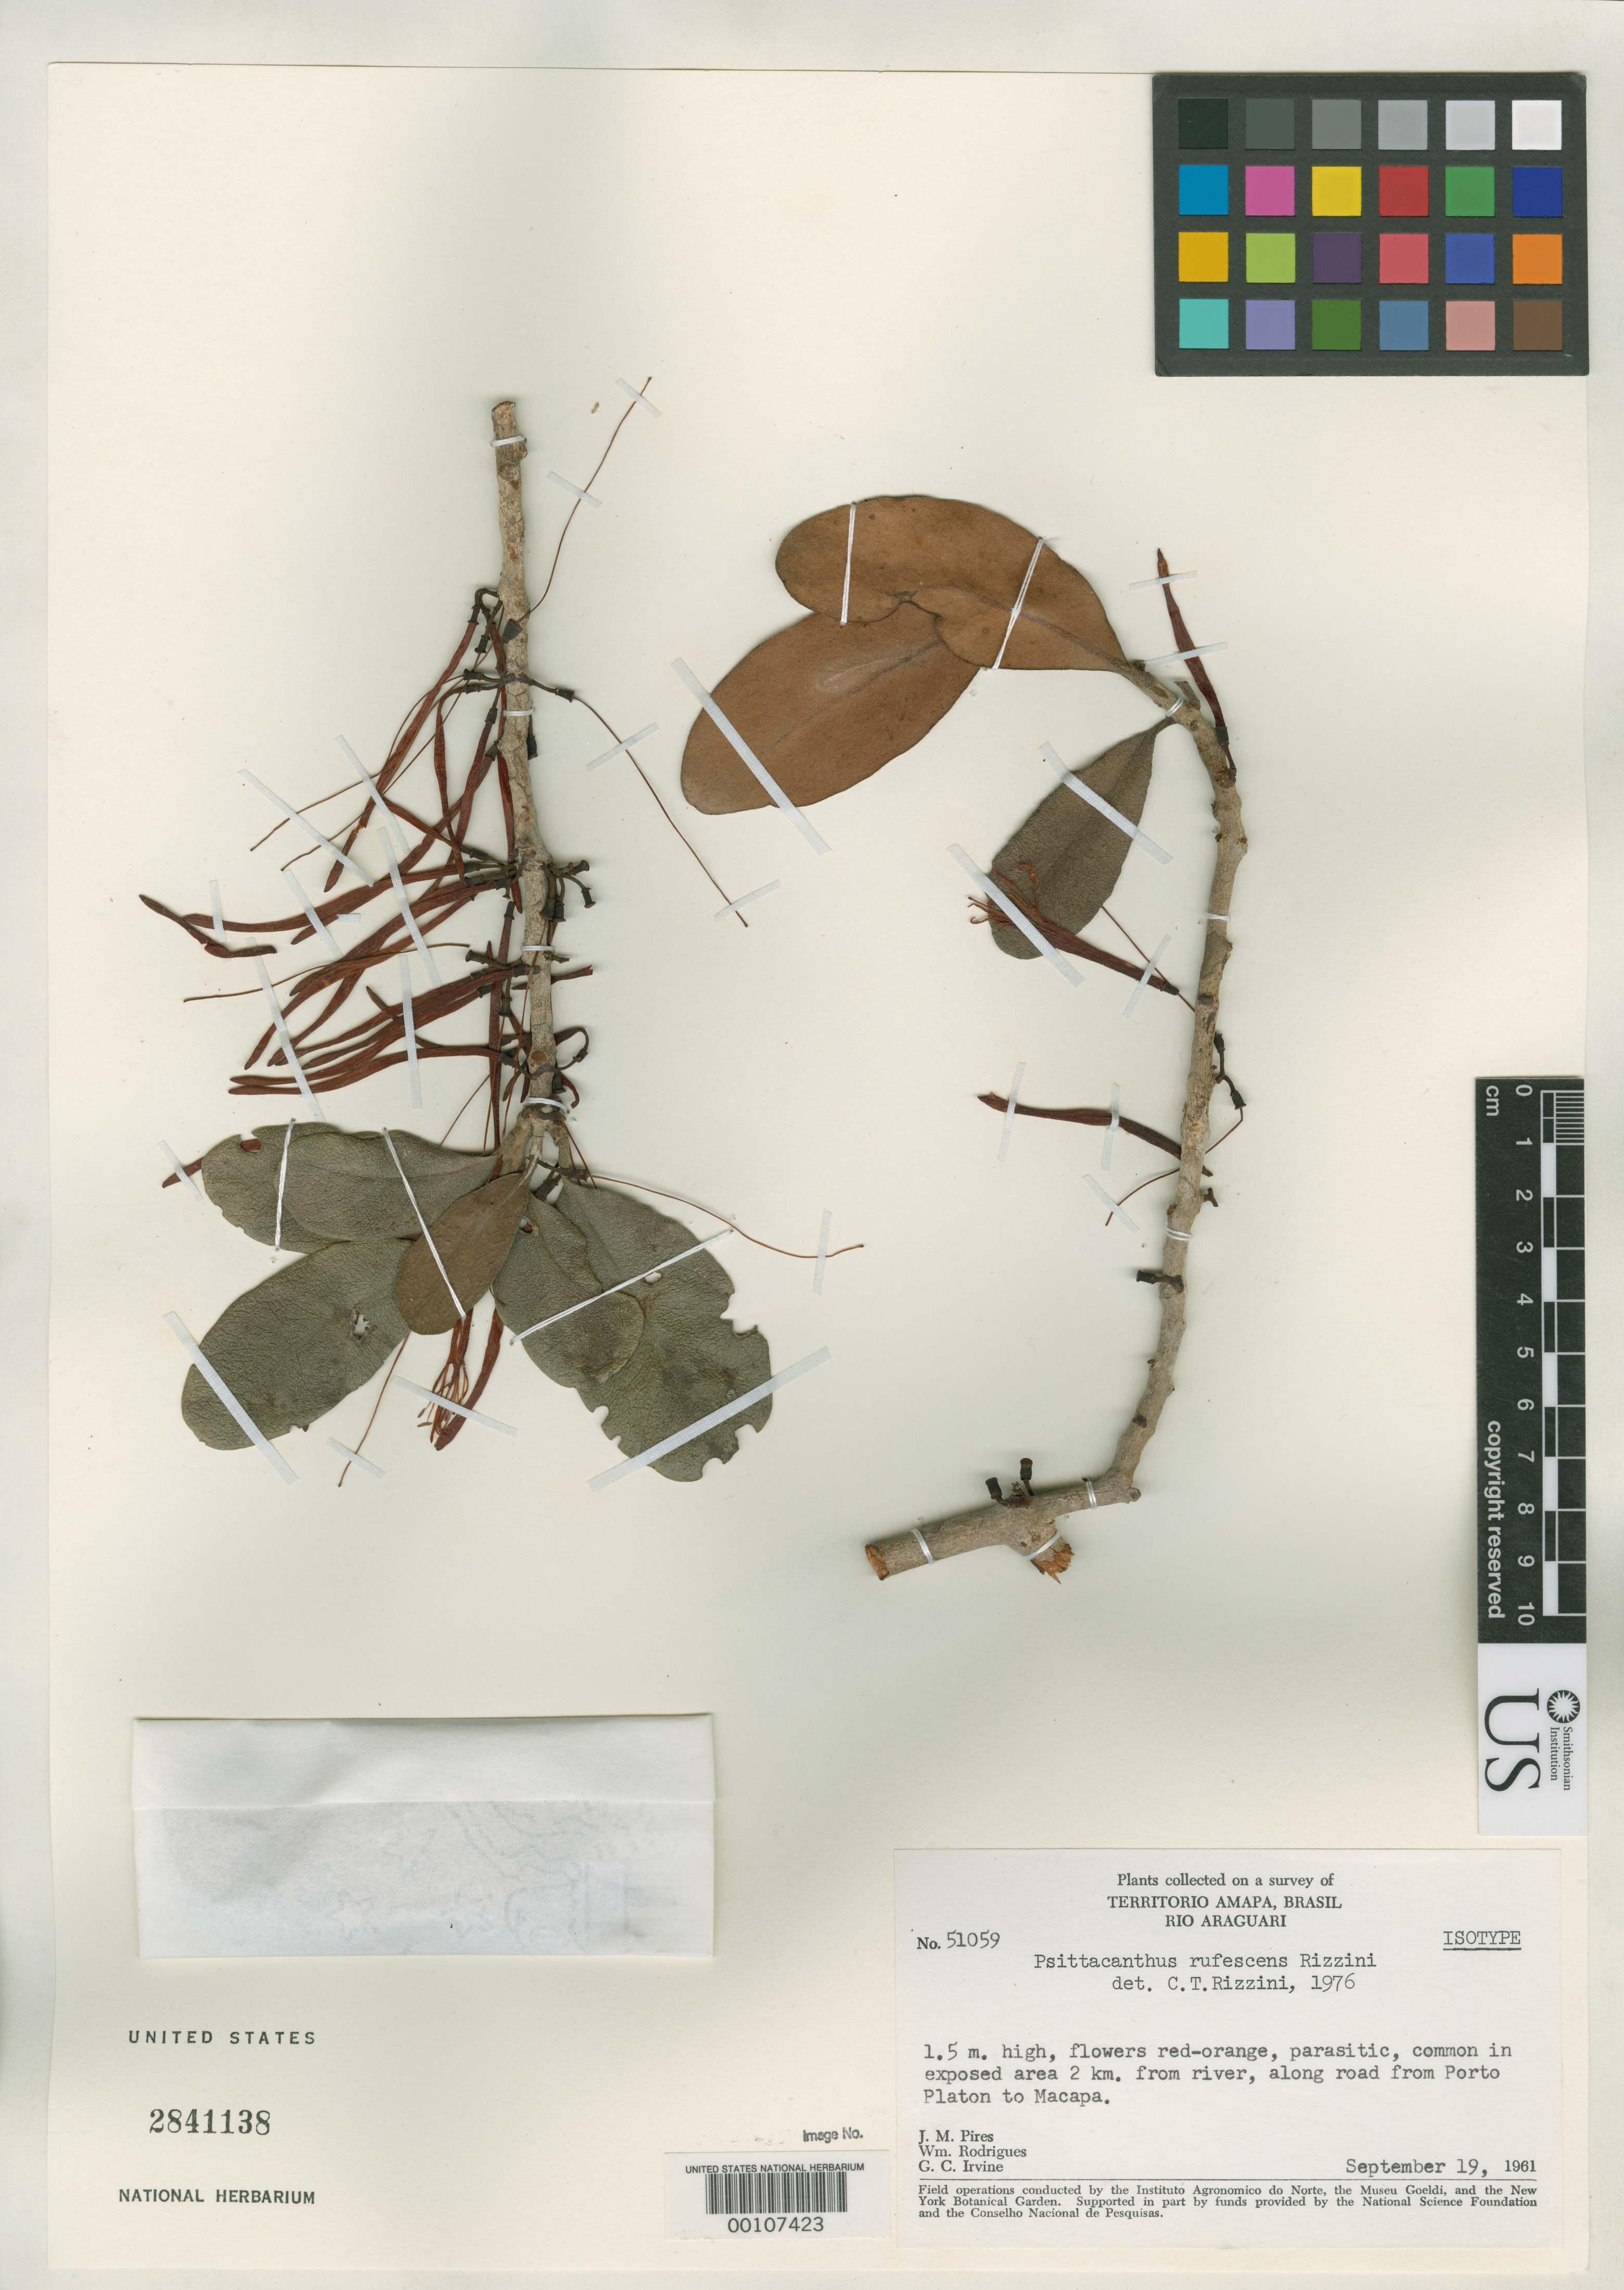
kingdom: Plantae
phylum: Tracheophyta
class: Magnoliopsida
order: Santalales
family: Loranthaceae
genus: Psittacanthus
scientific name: Psittacanthus rufescens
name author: Rizzini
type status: Isotype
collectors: J. M. Pires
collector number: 51059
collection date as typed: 19 Sep 1961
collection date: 1961-09-19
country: Brazil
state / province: Amapá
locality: Rio Araguari on road from Porto platon to Macapa.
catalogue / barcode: US 2841138